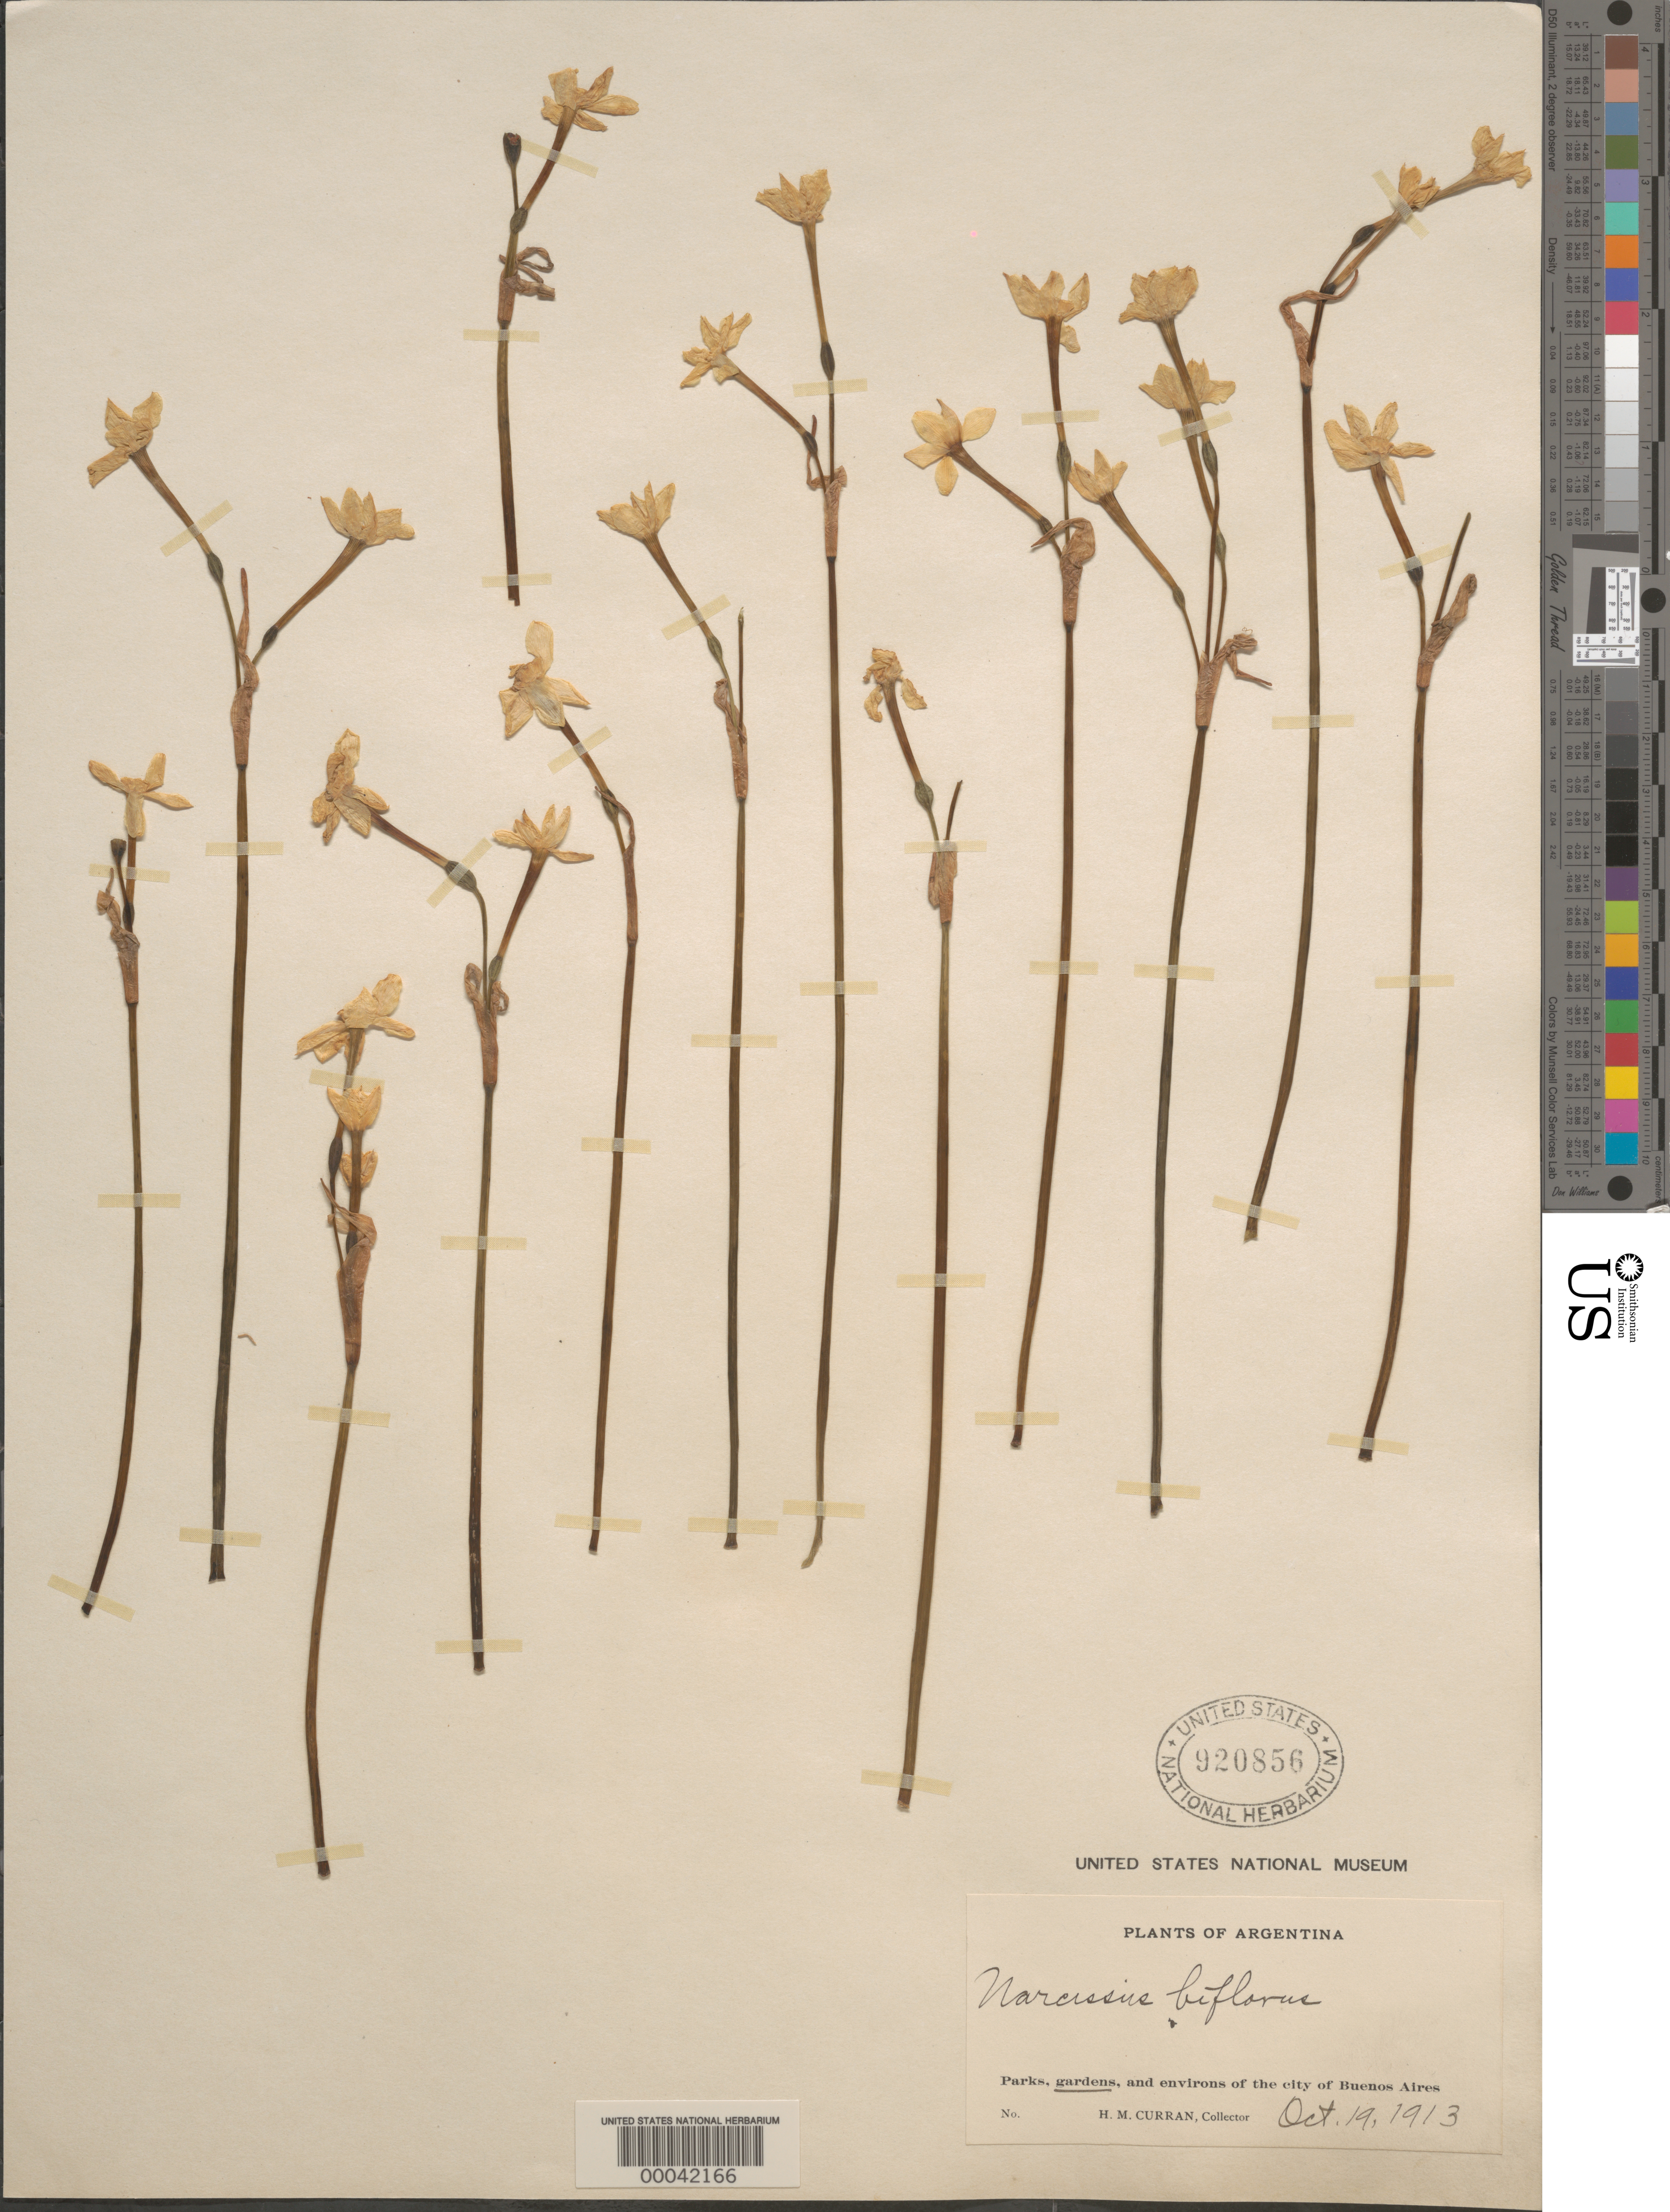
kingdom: Plantae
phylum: Tracheophyta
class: Liliopsida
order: Asparagales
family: Amaryllidaceae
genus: Narcissus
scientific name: Narcissus biflorus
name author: Curtis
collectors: H. M. Curran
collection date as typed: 19 Oct 1913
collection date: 1913-10-19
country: Argentina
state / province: Ciudad Autónoma de Buenos Aires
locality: Environs of the city of Buenos Aires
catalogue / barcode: US 920856